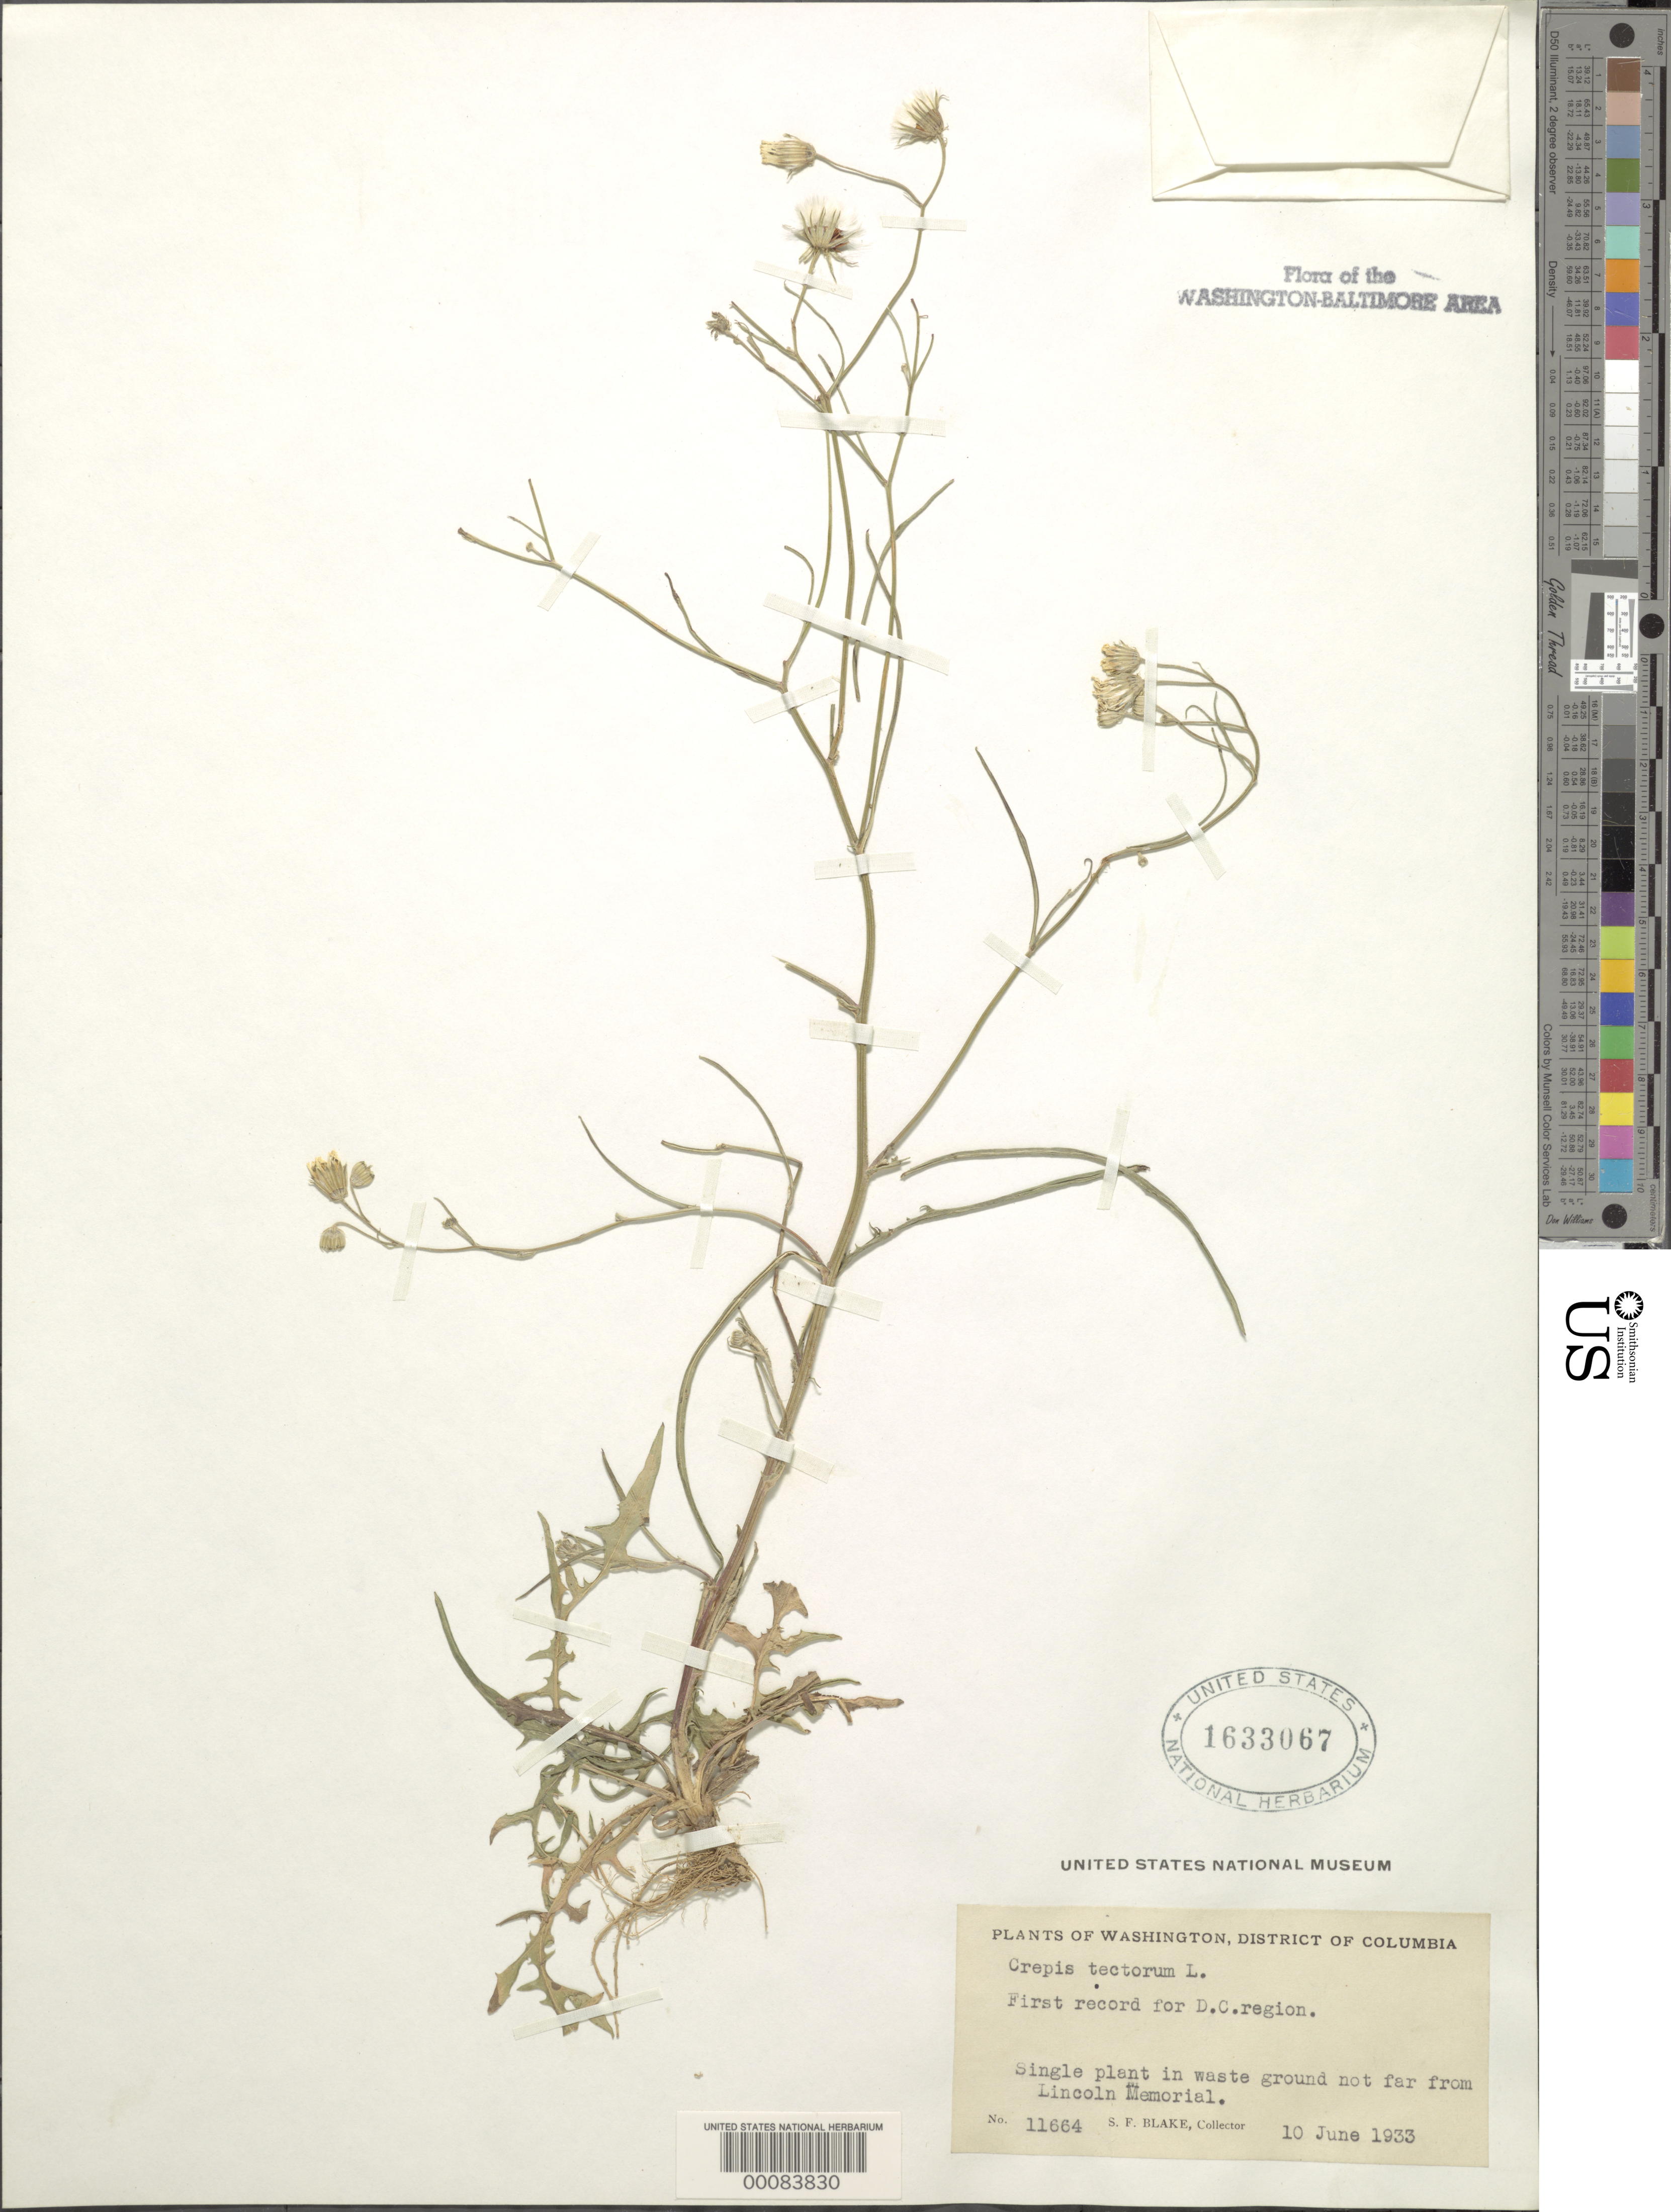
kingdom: Plantae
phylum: Tracheophyta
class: Magnoliopsida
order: Asterales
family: Asteraceae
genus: Crepis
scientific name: Crepis tectorum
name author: L.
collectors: S. Blake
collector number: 11664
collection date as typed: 10 Jun 1933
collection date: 1933-06-10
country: United States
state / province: District of Columbia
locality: Lincoln Memorial vicinity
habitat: Waste ground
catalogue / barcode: US 1633067